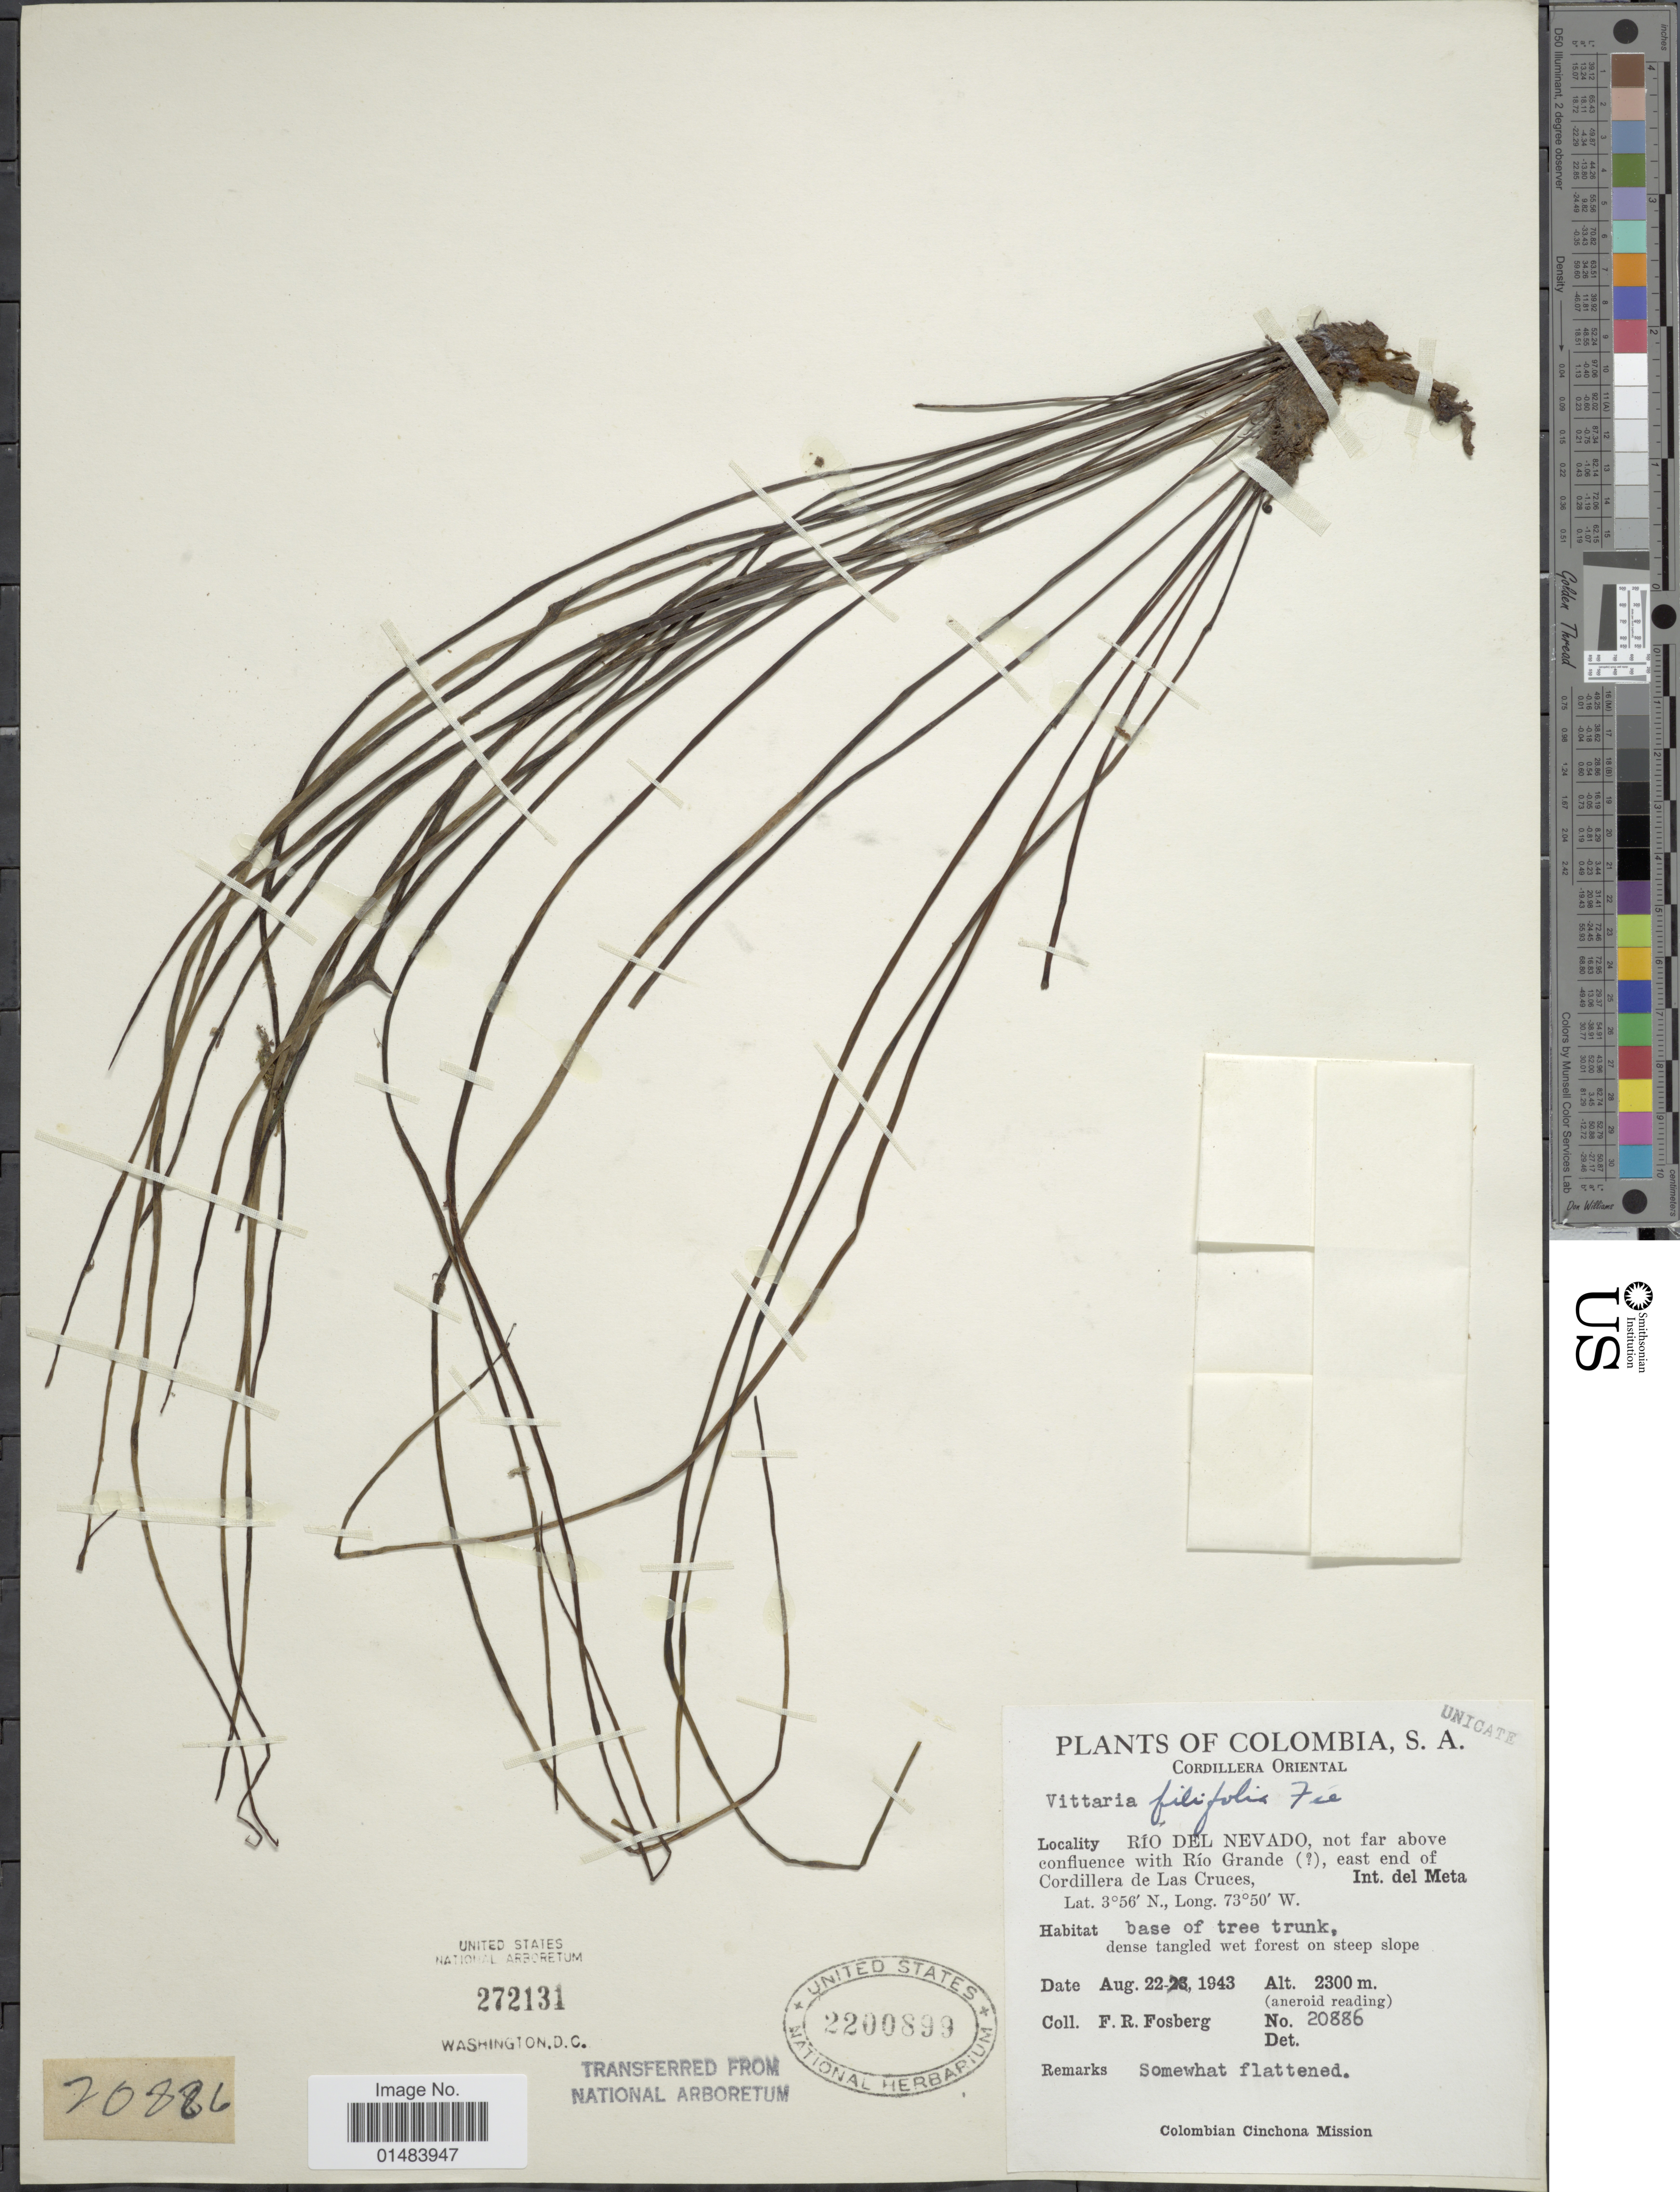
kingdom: Plantae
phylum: Tracheophyta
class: Polypodiopsida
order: Polypodiales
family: Pteridaceae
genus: Vittaria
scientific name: Vittaria graminifolia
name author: Kaulf.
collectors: F. R. Fosberg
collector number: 20886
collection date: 1943-08-22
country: Colombia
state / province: Meta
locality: South America, Cordillera Oriental, Rio Del Nevado, not far above confluence with Rio Grande ( [unsure placement]), east end of Cordillera de Las Cruces.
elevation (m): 2300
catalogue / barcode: US 2200899